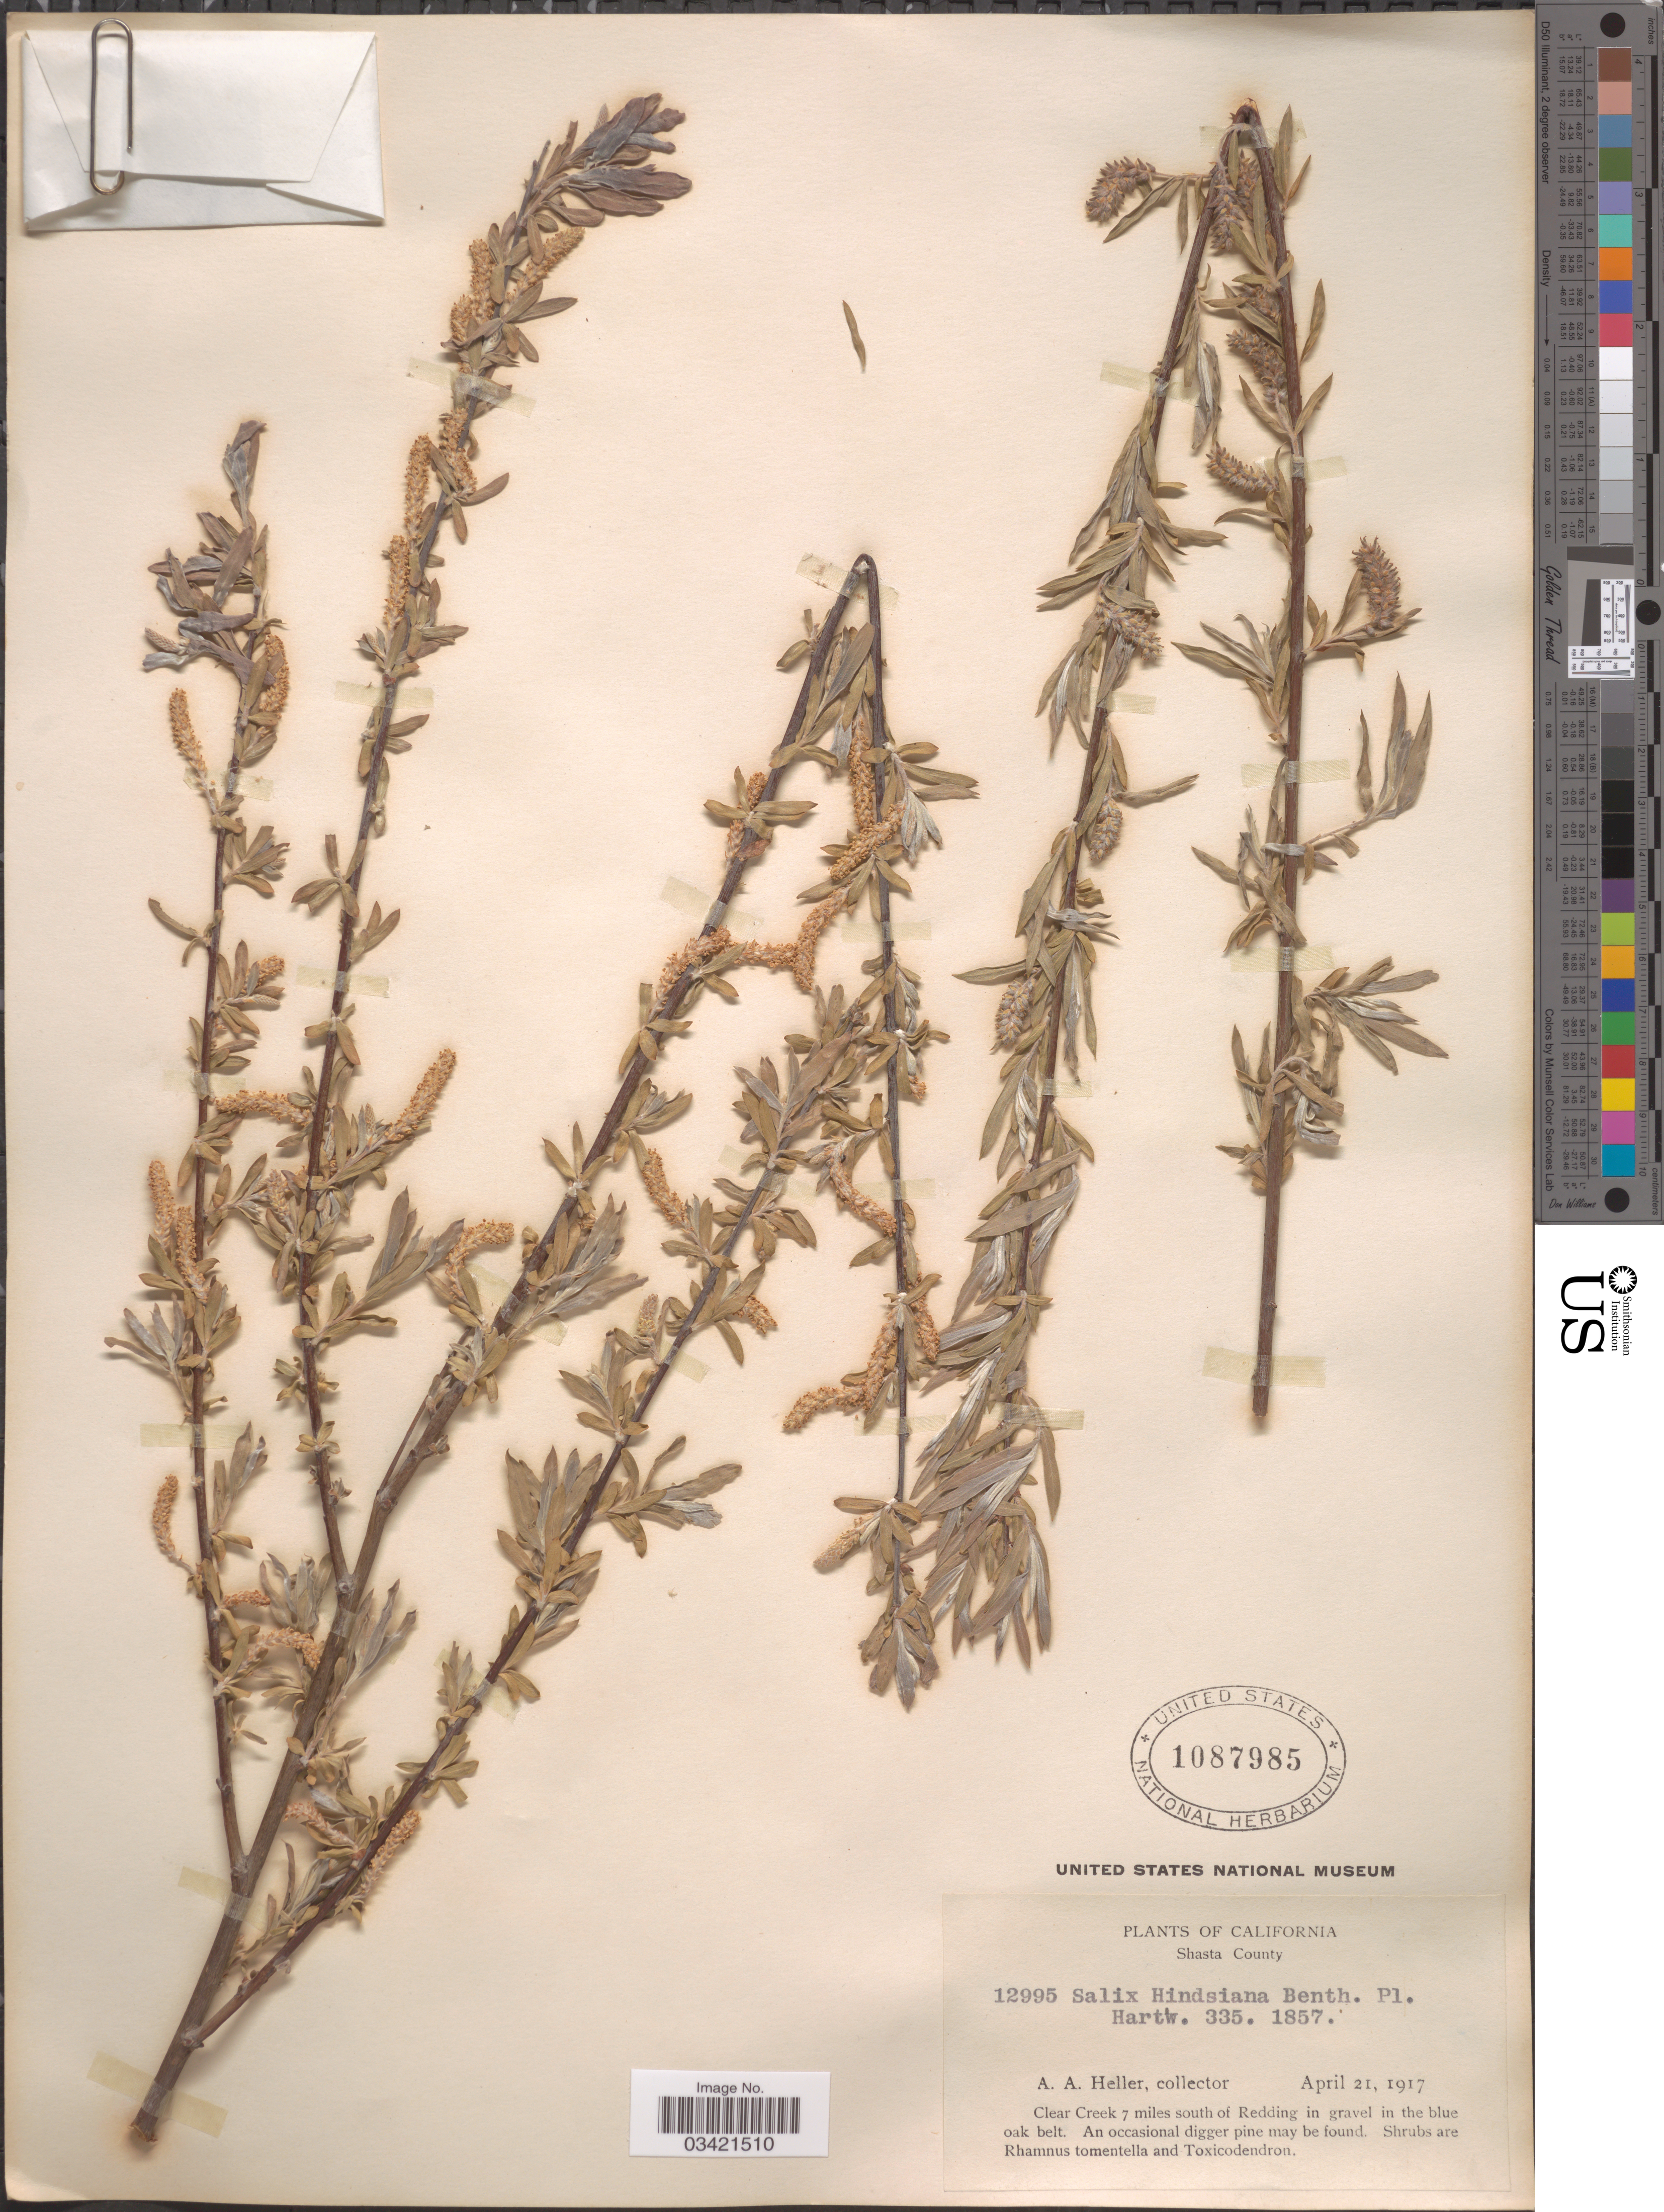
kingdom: Plantae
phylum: Tracheophyta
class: Magnoliopsida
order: Malpighiales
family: Salicaceae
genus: Salix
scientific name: Salix hindsiana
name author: Benth.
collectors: A. A. Heller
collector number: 12995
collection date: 1917-04-21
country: United States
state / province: California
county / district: Shasta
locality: Shasta County. Clear Creek 7 miles south of Redding in gravel in the blue oak belt.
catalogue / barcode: US 1087985